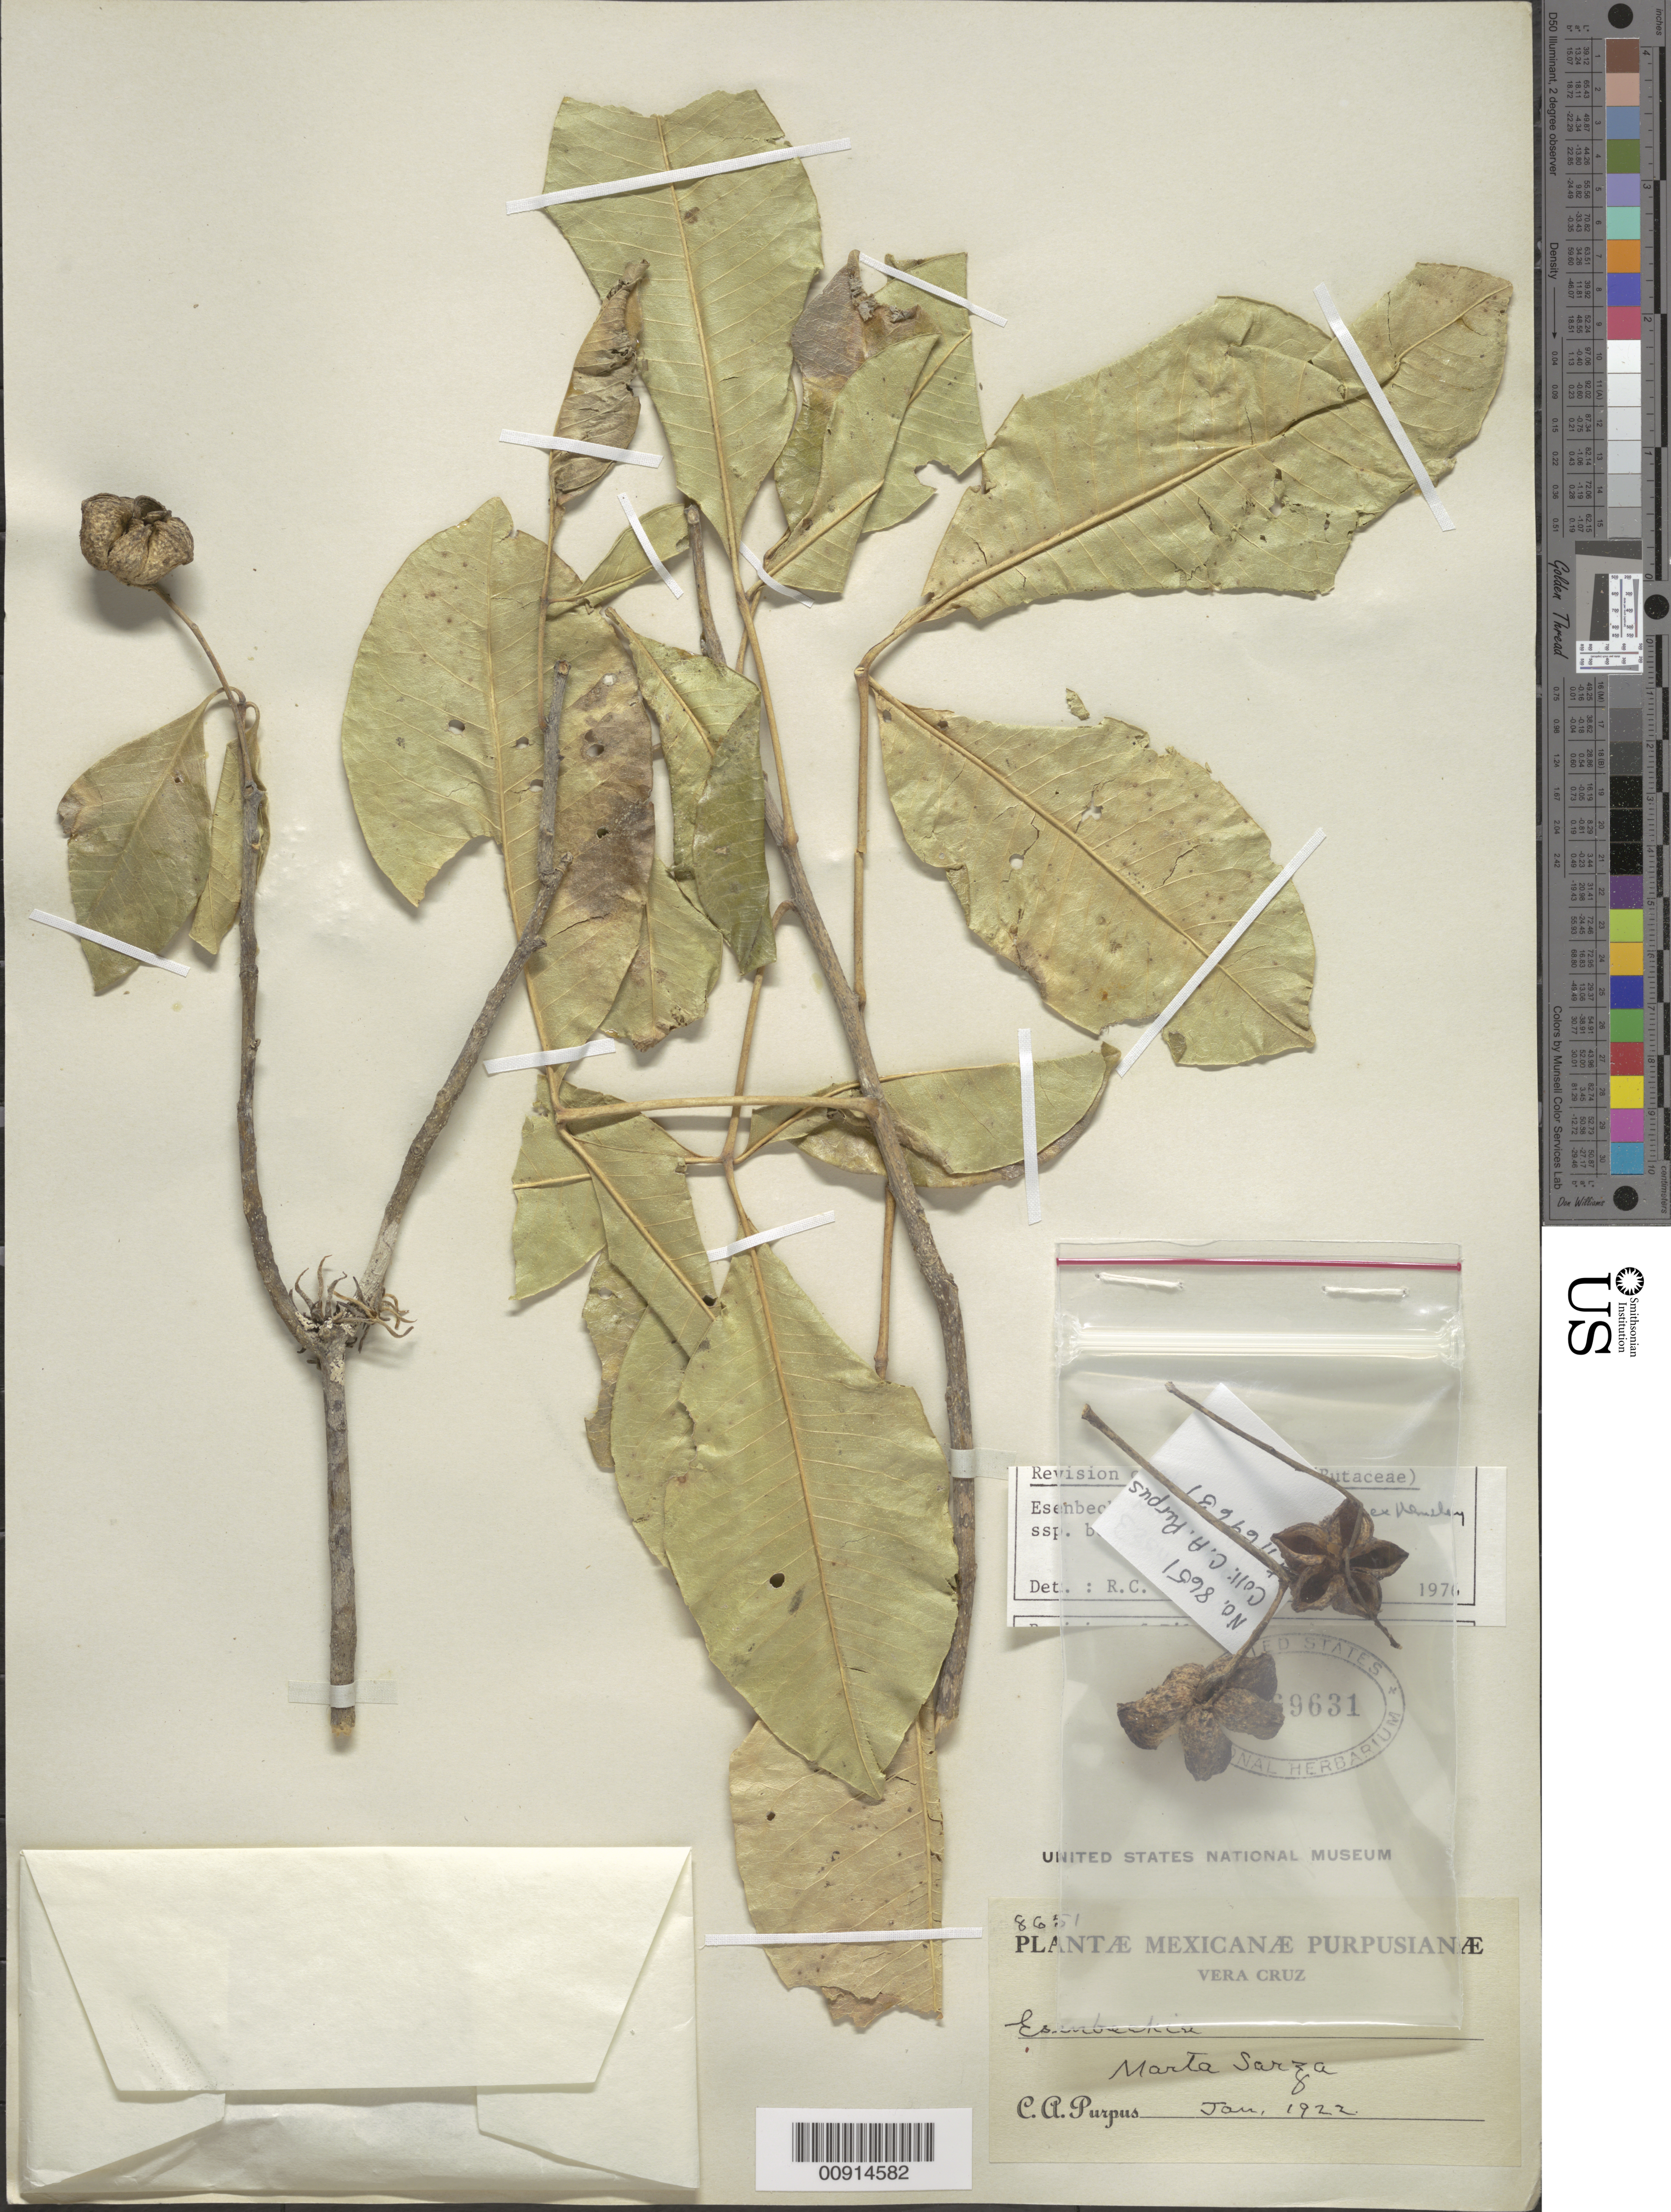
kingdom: Plantae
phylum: Tracheophyta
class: Magnoliopsida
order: Sapindales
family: Rutaceae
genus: Esenbeckia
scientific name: Esenbeckia berlandieri subsp. berlandieri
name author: Baill. ex Hemsl.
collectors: C. A. Purpus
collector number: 8651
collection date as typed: Jan 1922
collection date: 1922-01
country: Mexico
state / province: Veracruz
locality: Marta Sarza [sic], Veracruz.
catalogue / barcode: US 1169631